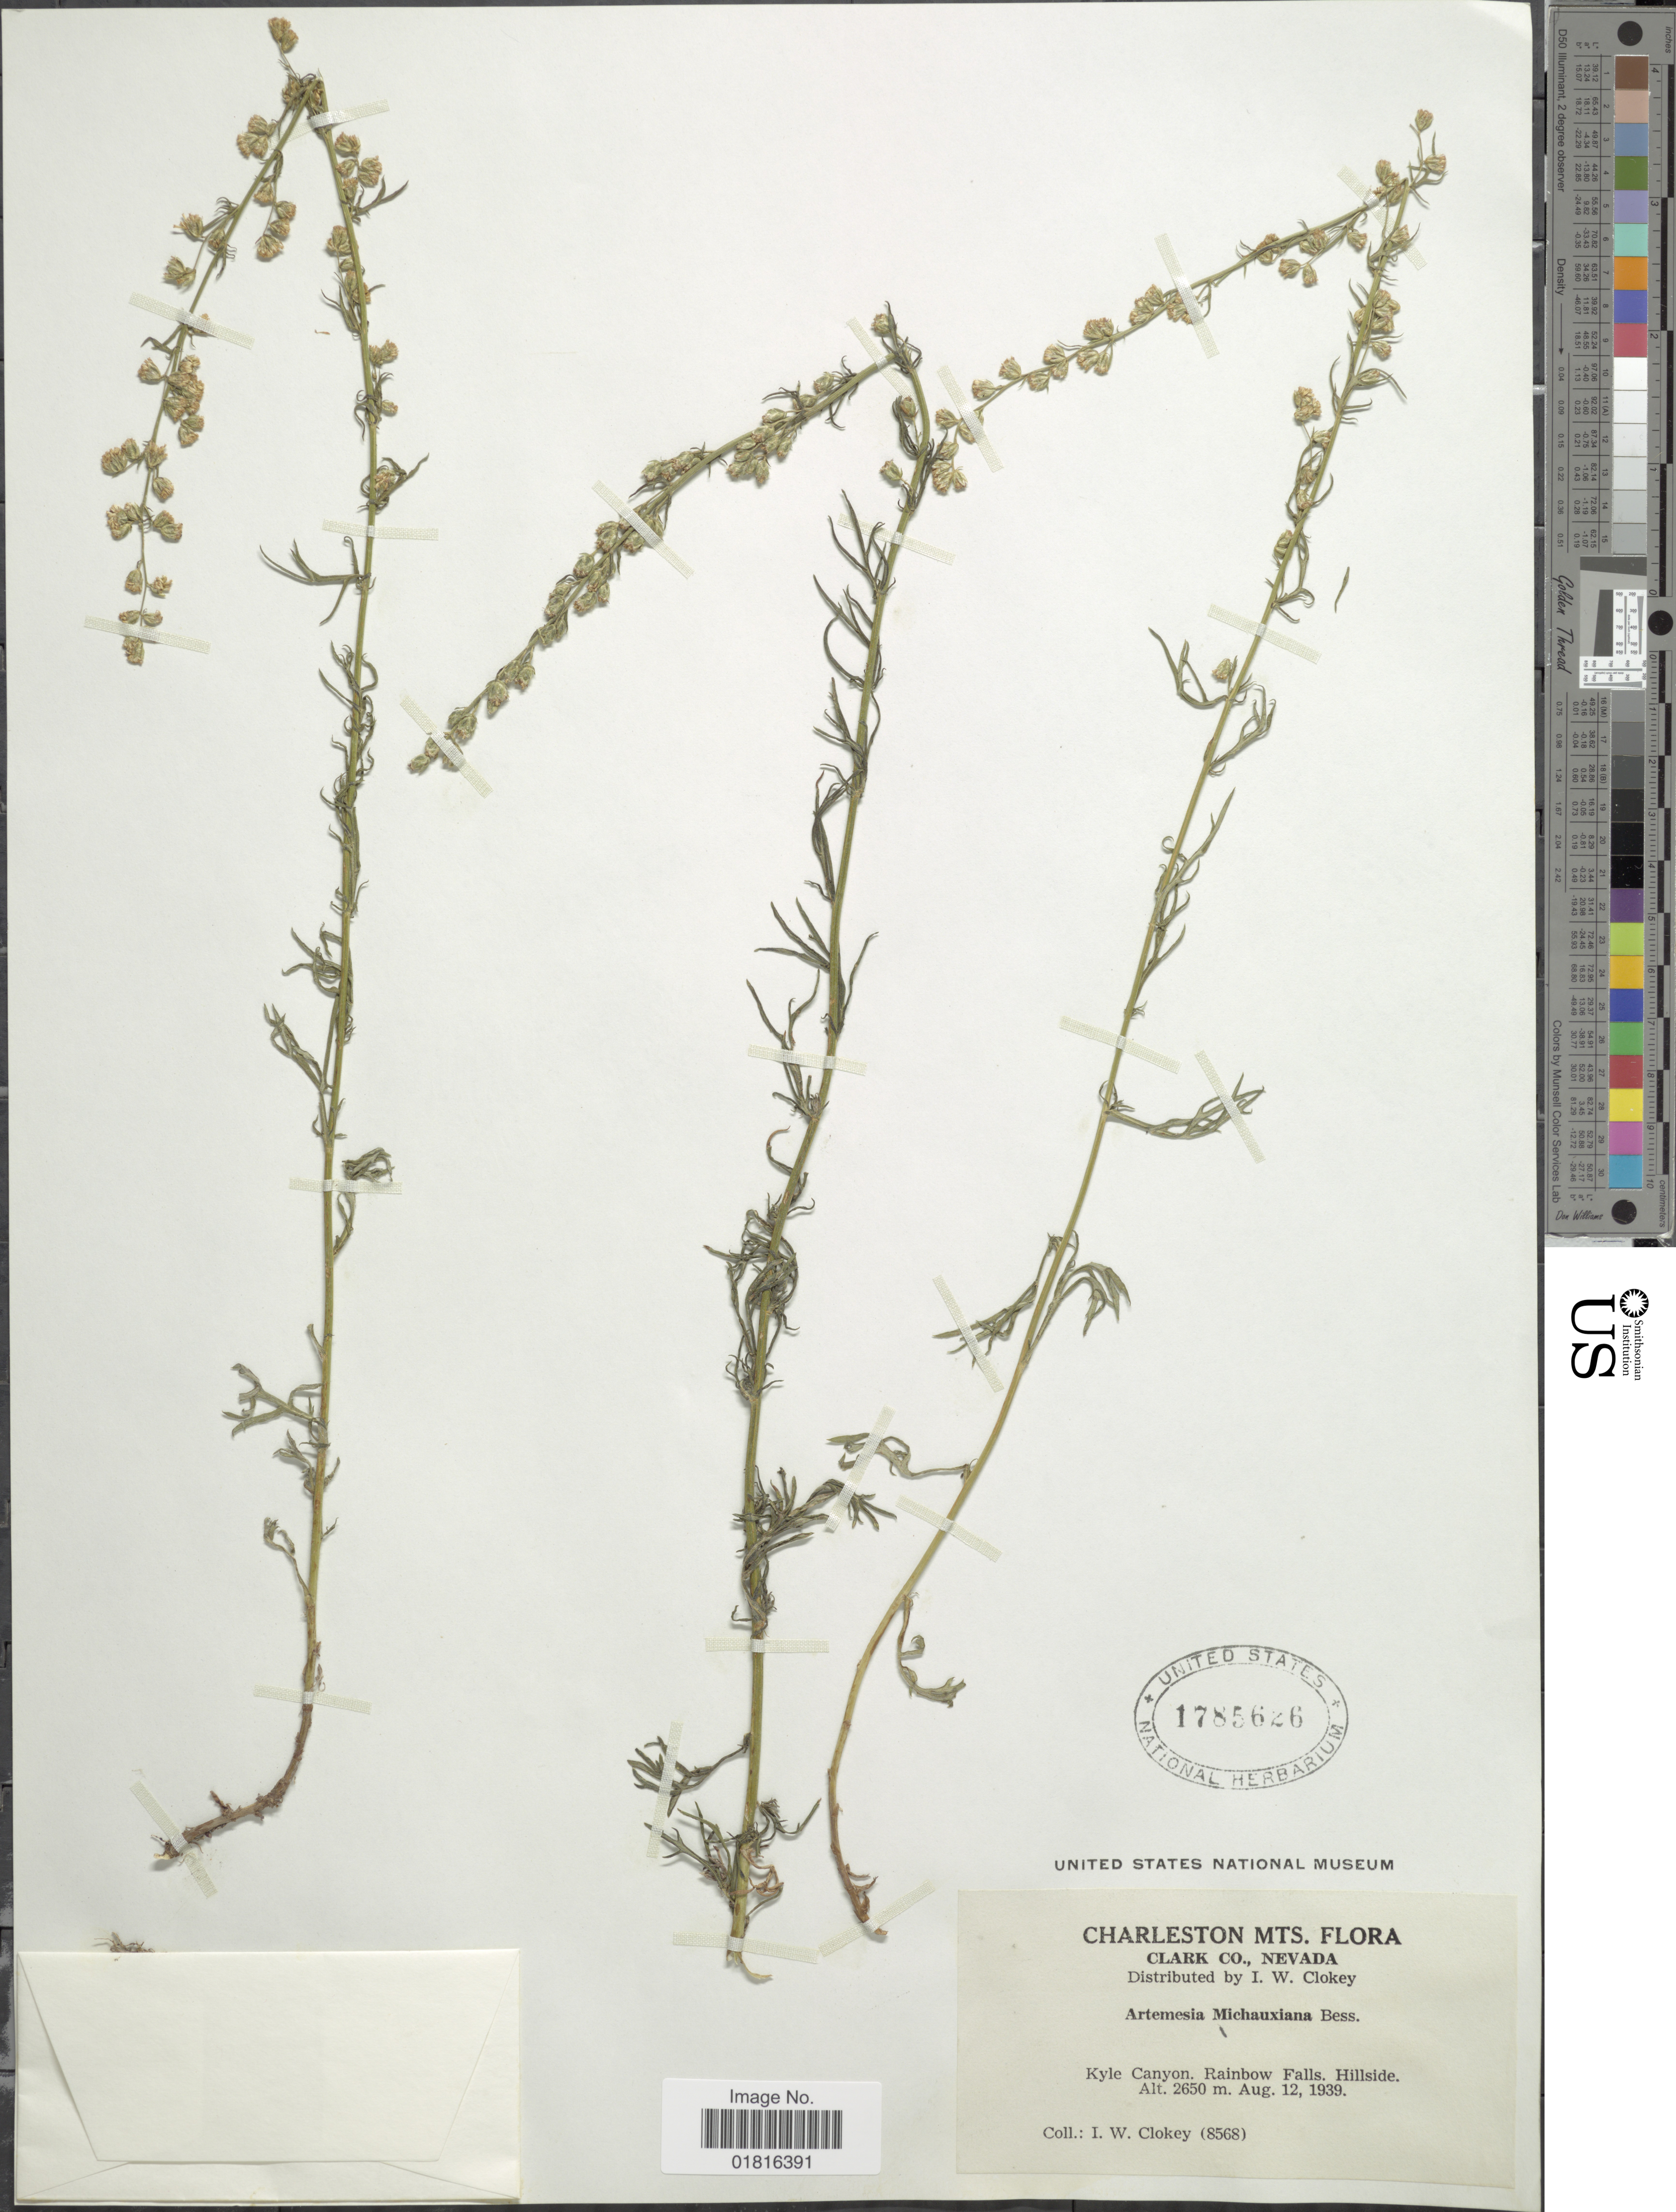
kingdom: Plantae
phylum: Tracheophyta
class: Magnoliopsida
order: Asterales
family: Asteraceae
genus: Artemisia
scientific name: Artemisia michauxiana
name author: Besser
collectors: I. W. Clokey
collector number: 8568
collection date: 1939-08-12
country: United States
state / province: Nevada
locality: Charleston Mts, Clark Co, Kyle Canyon, Rainbow Falls, Hillside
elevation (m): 2650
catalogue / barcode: US 1785626